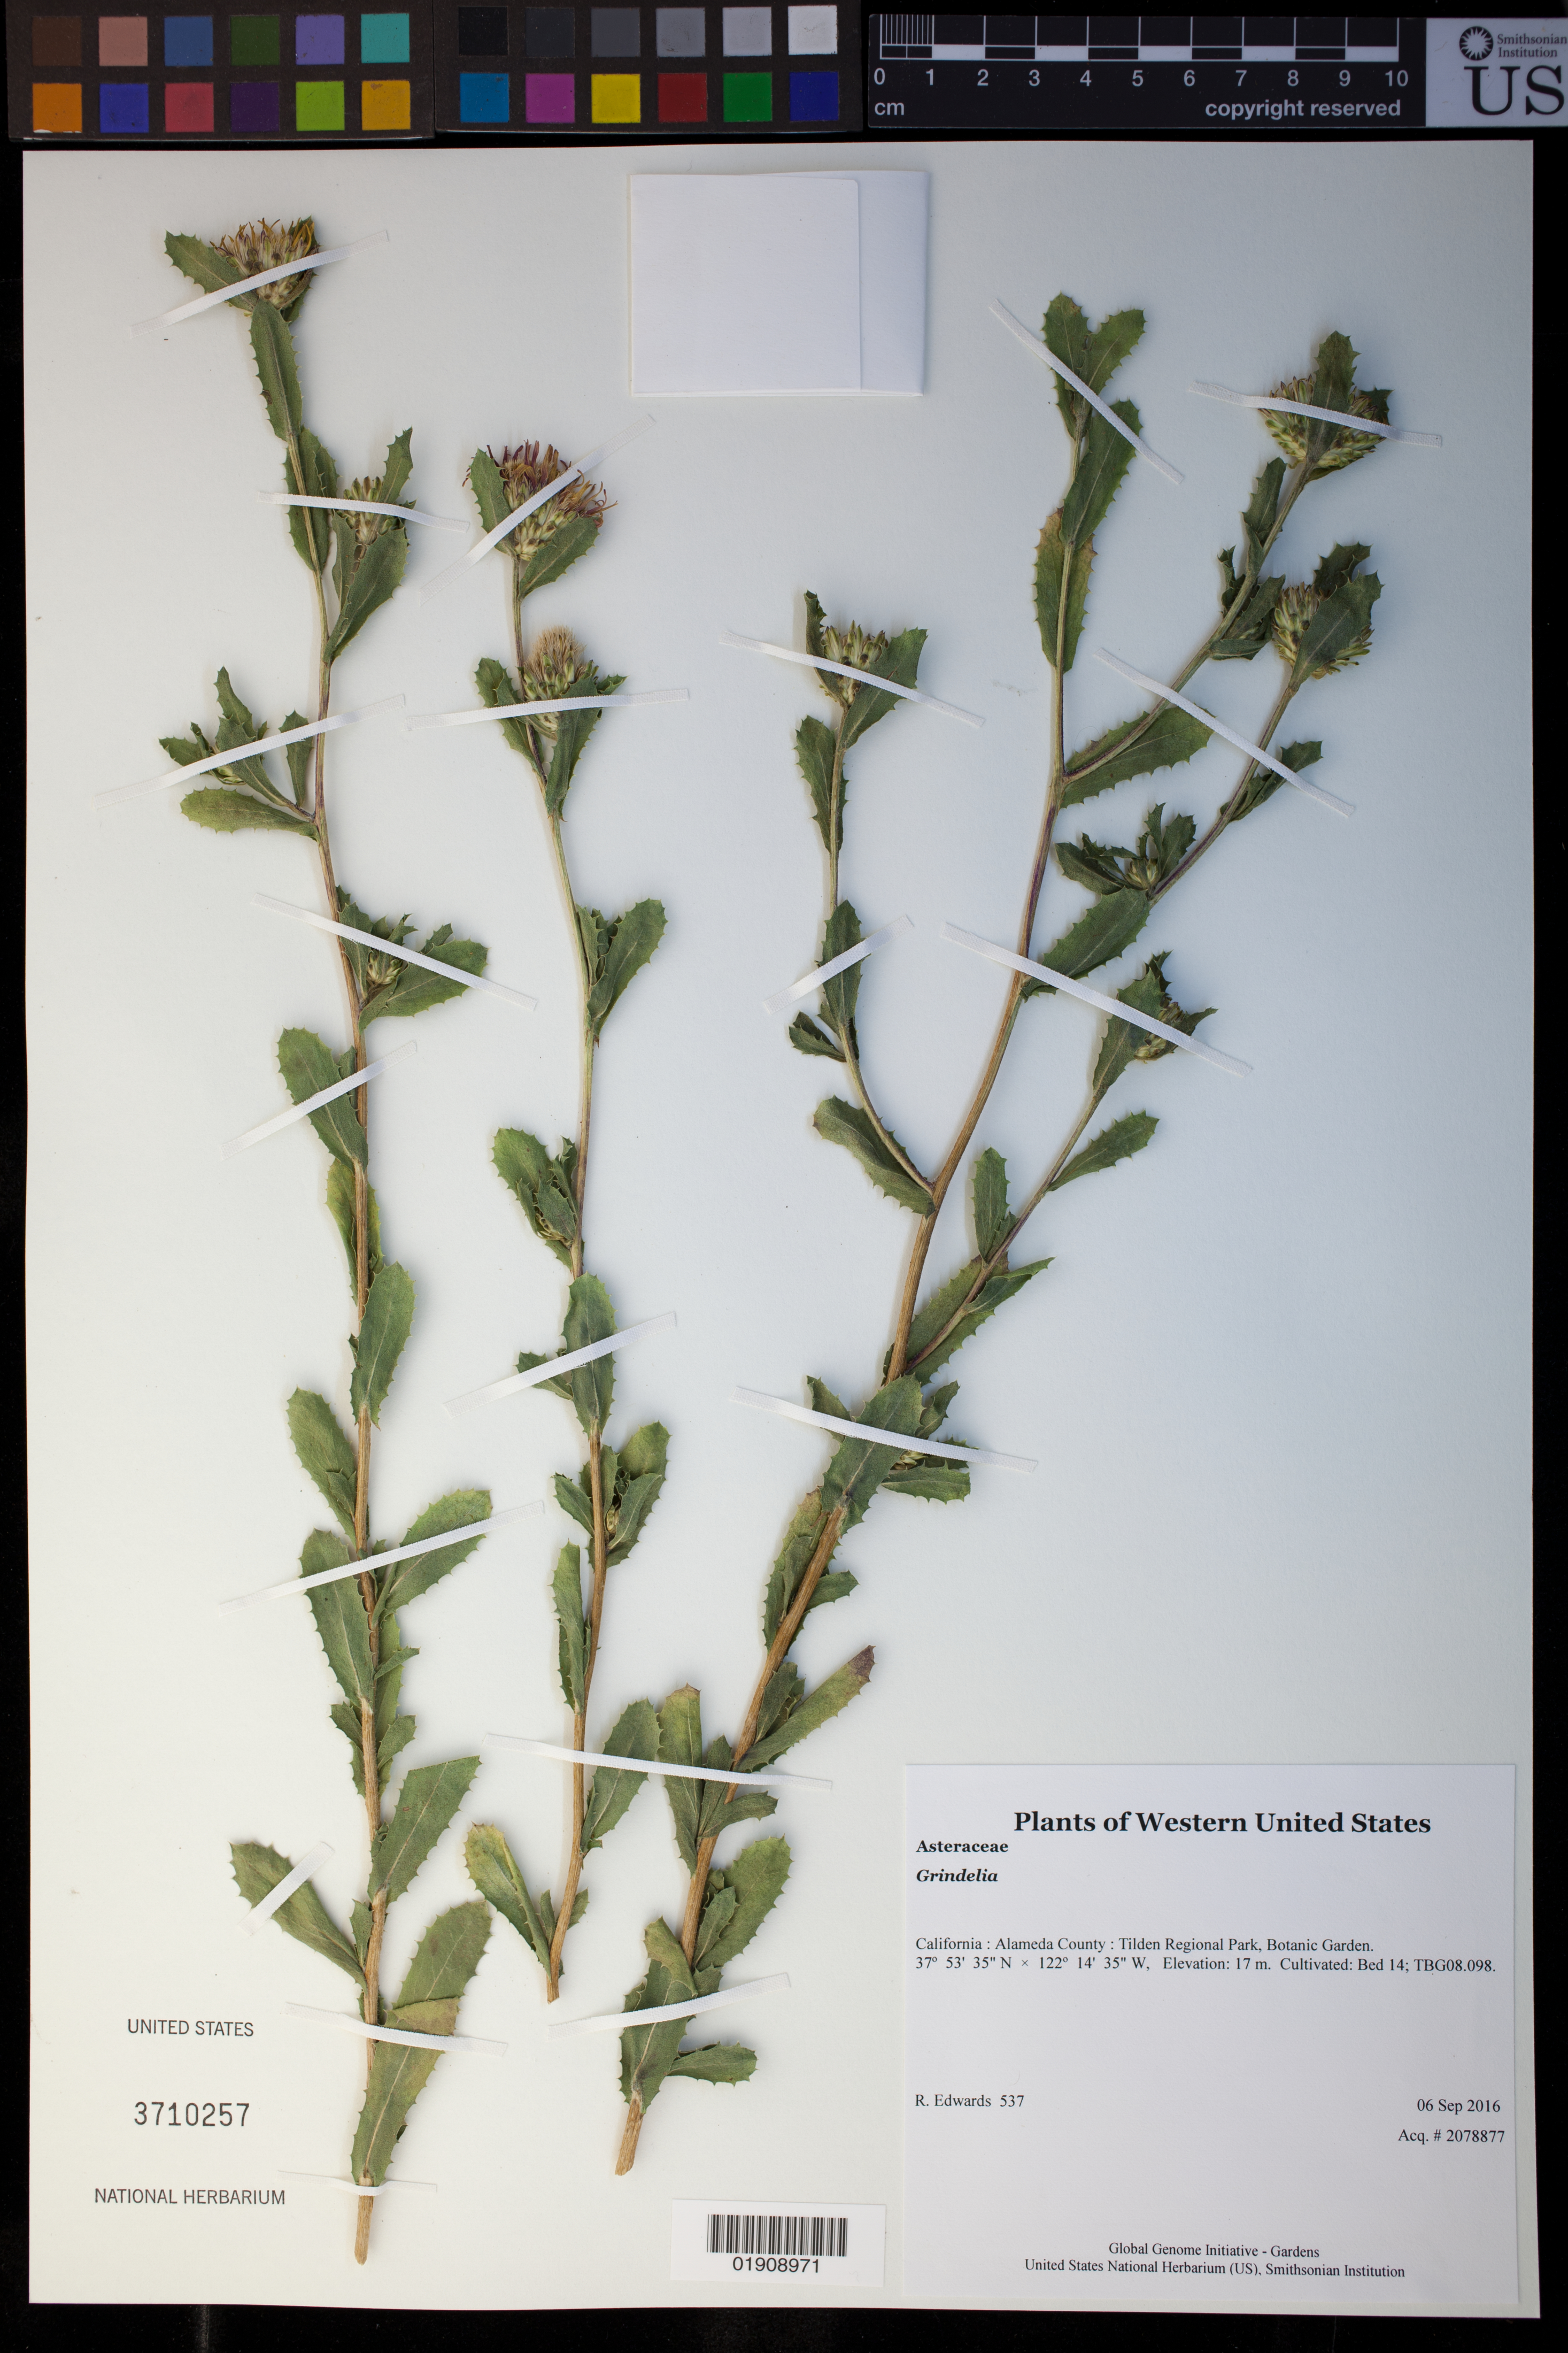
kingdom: Plantae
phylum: Tracheophyta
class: Magnoliopsida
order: Asterales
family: Asteraceae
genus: Grindelia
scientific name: Grindelia sp.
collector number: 537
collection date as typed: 6 September 2016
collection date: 2016-09-06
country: United States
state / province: California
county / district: Alameda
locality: Tilden Regional Park, Botanic Garden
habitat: Cultivated: Bed 14; TBG08.098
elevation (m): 16.9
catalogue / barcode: US 3710257